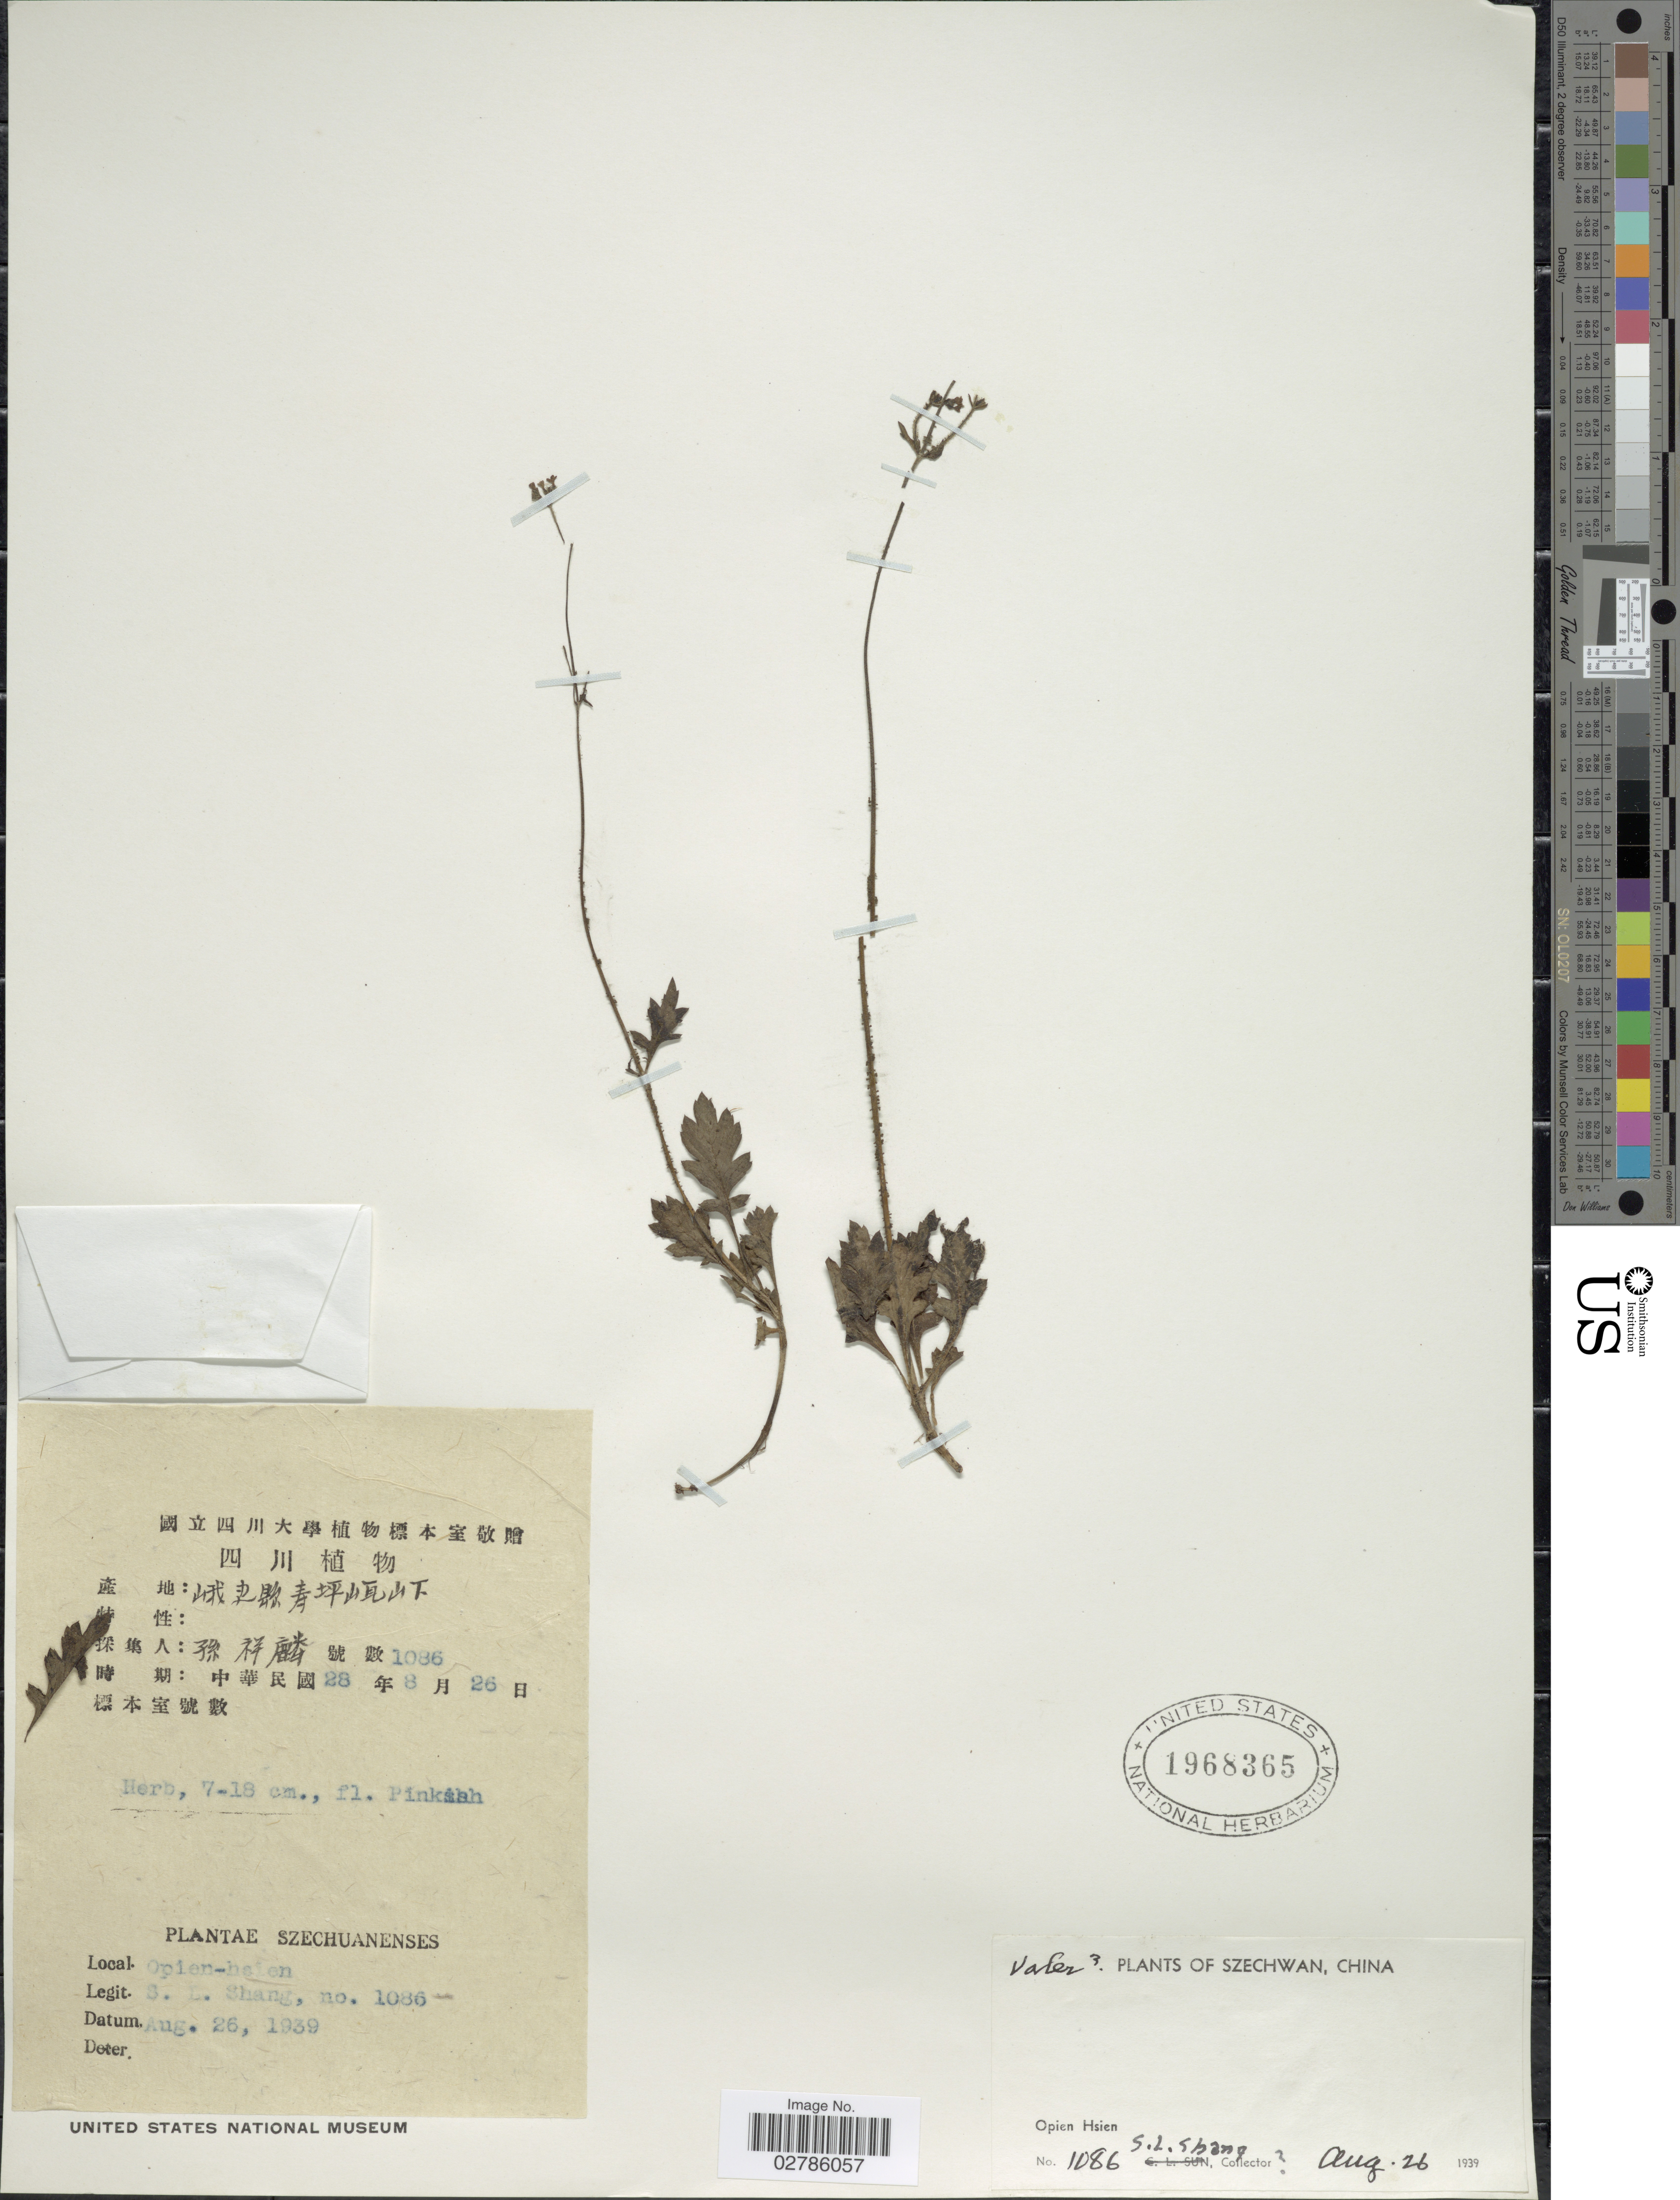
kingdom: Plantae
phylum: Tracheophyta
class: Magnoliopsida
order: Dipsacales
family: Caprifoliaceae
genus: Valeriana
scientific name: Valeriana sp.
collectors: S. Shang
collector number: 1086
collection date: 1939-08-26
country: China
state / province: Sichuan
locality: Szechuanenses. Opien-hsien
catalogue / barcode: US 1968365